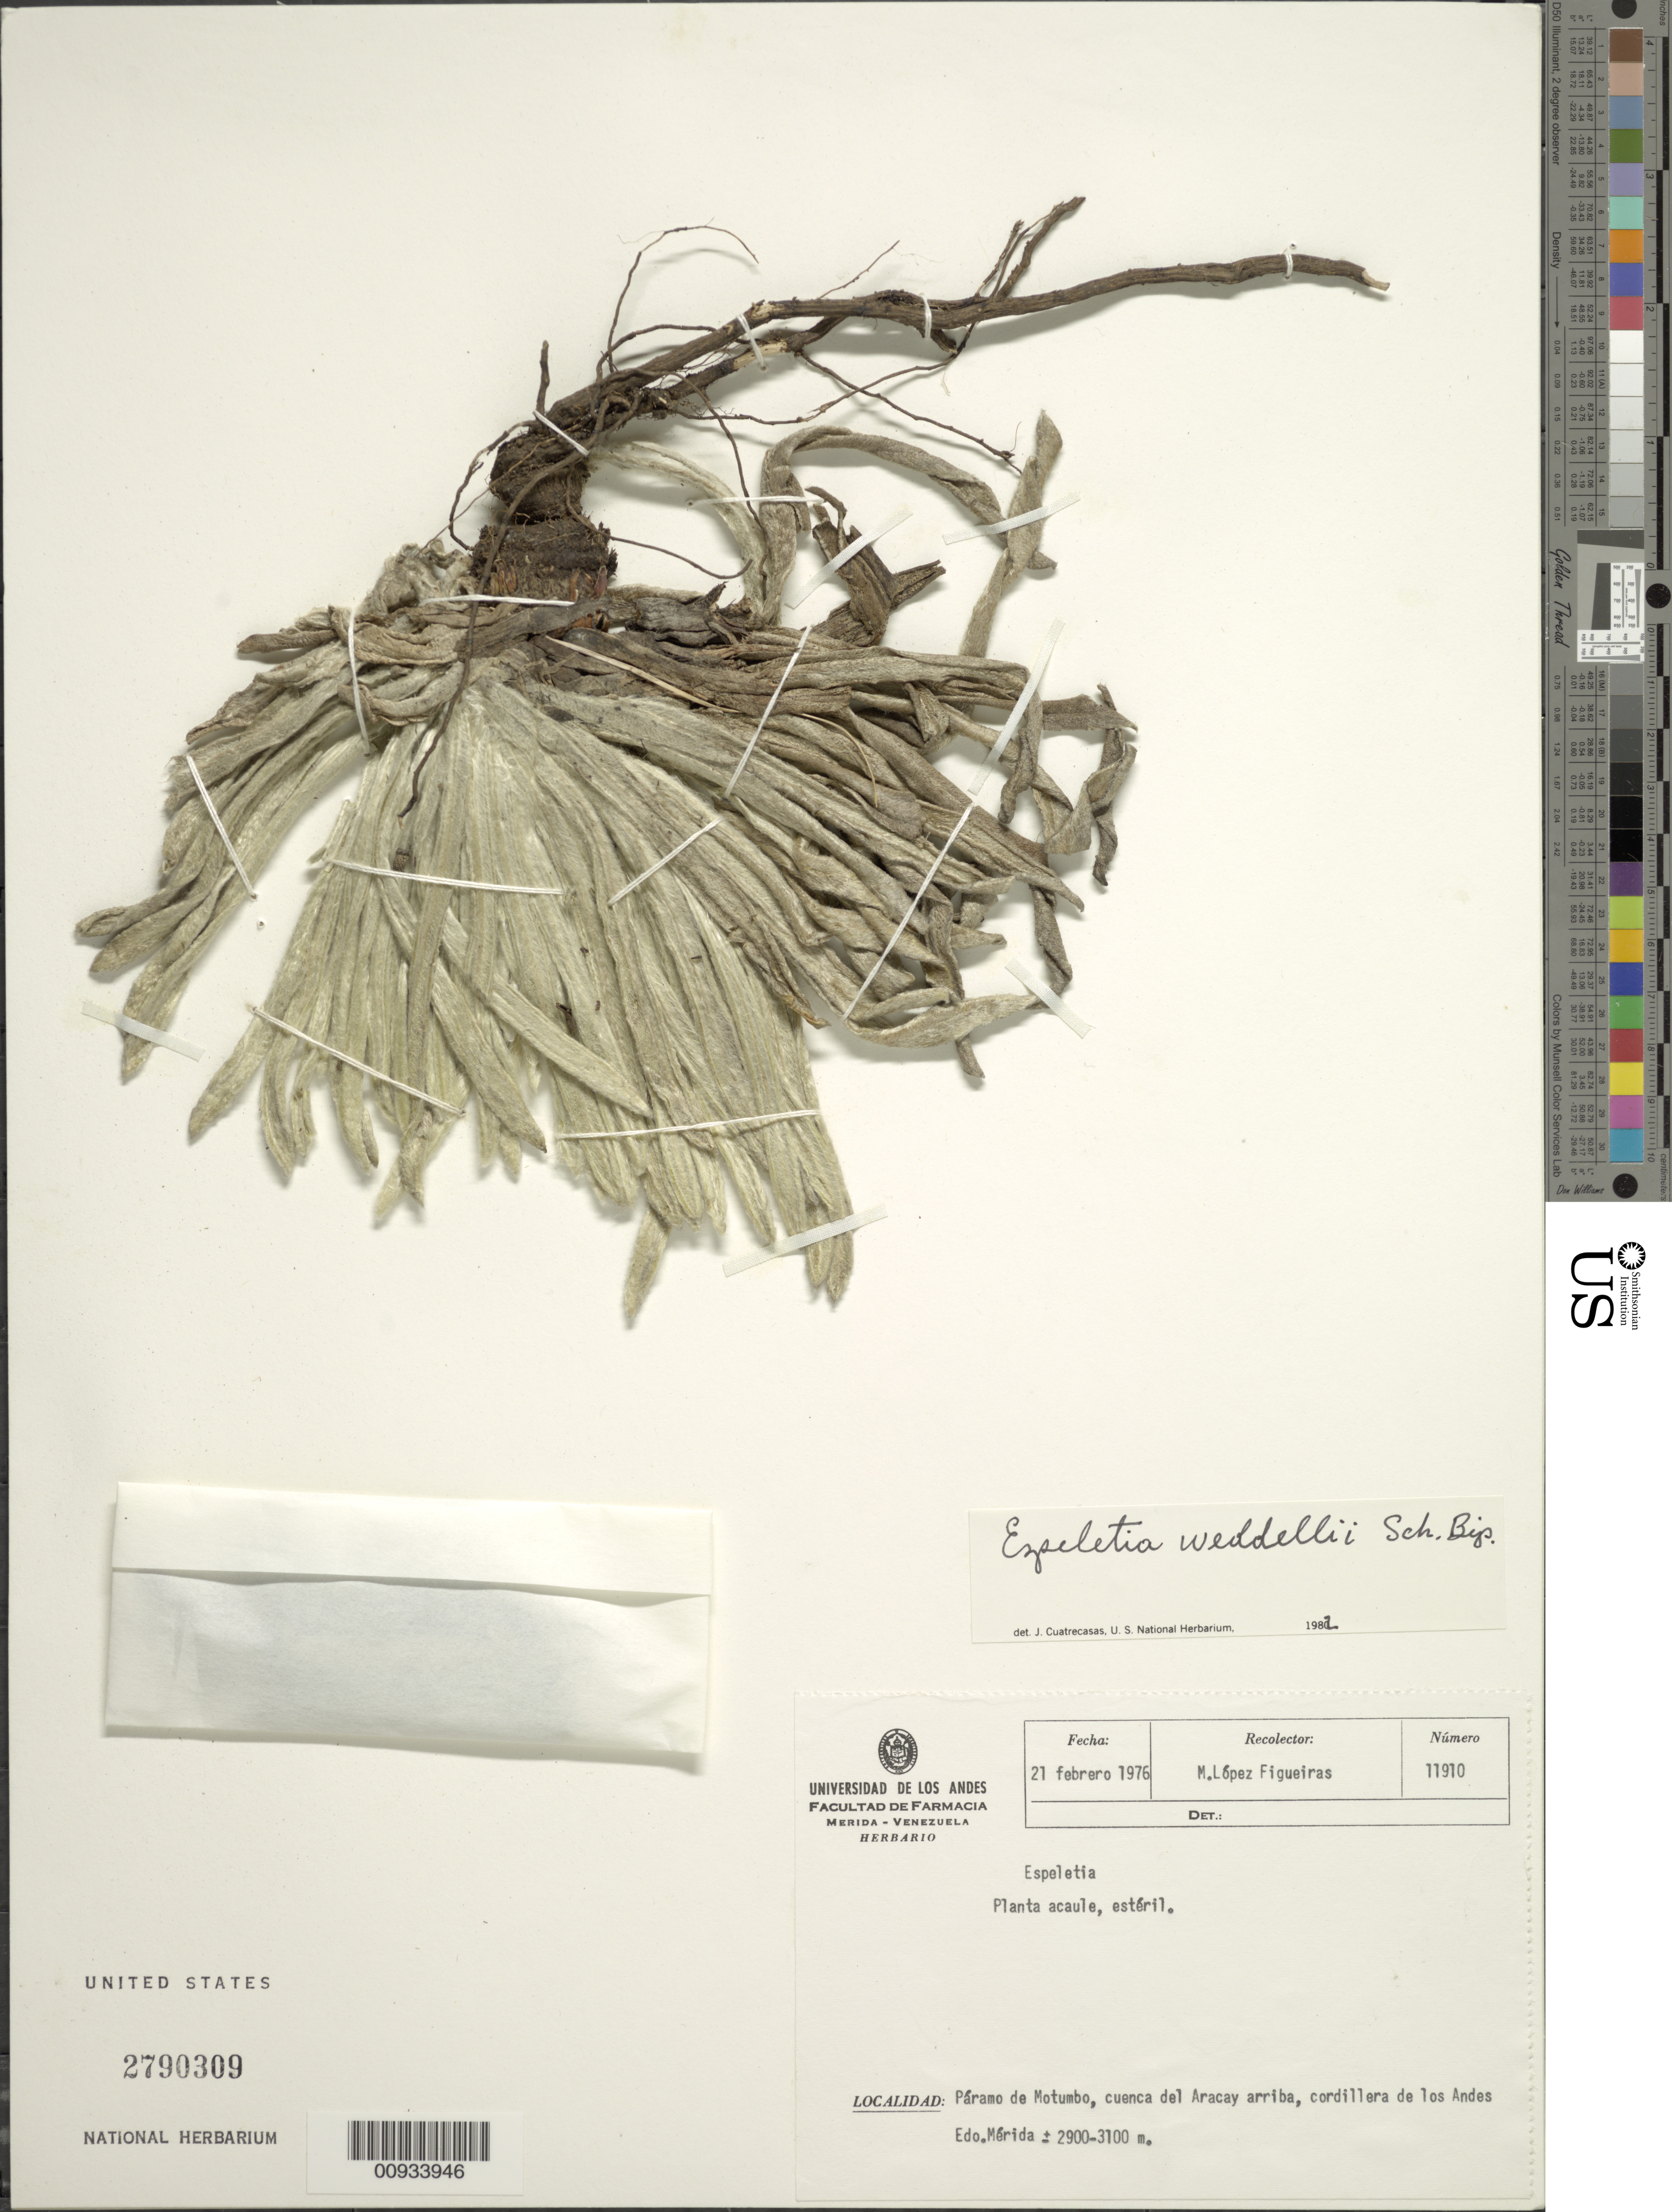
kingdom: Plantae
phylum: Tracheophyta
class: Magnoliopsida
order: Asterales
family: Asteraceae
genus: Espeletia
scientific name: Espeletia weddellii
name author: Sch. Bip. ex Wedd.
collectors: M. López Figueiras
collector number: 11910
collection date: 1976-02-21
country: Venezuela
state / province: Mérida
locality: Paramo de Motumbo, cuenca del Aracay arriba, cordillera de los Andes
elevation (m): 2900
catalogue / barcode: US 2790309